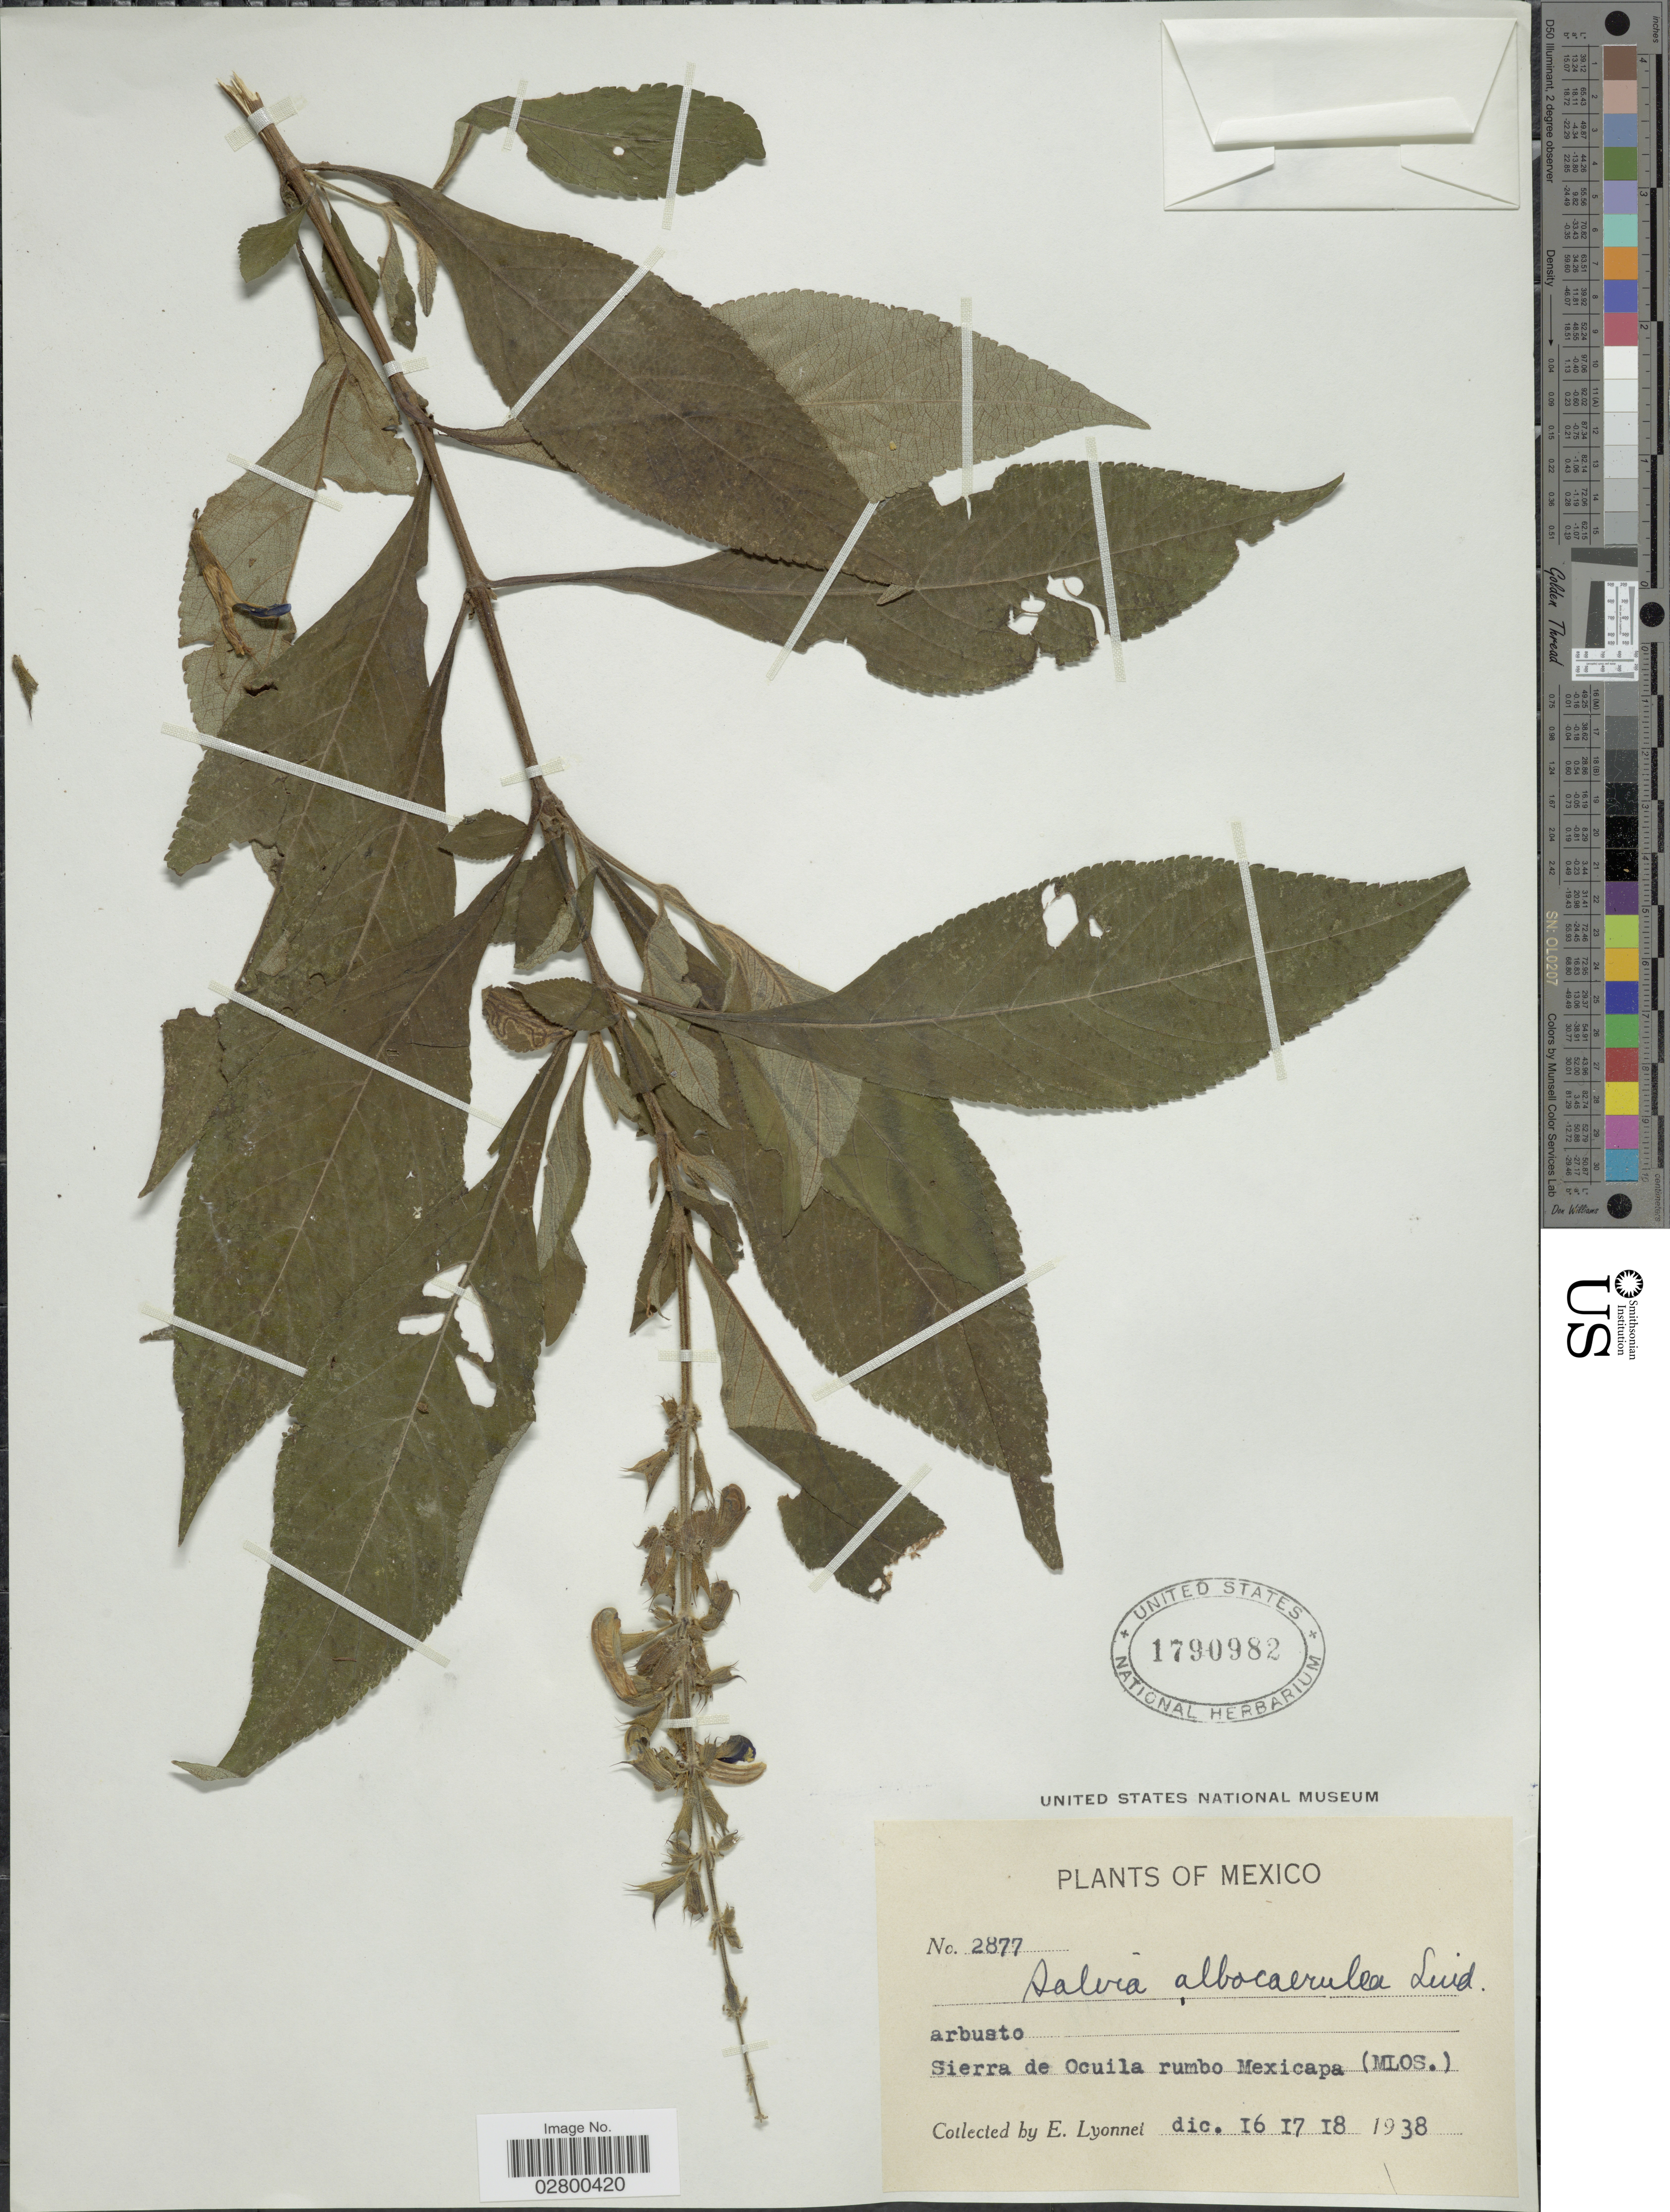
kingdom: Plantae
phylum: Tracheophyta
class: Magnoliopsida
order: Lamiales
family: Lamiaceae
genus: Salvia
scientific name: Salvia albocaerulea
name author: Linden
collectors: E. Lyonnet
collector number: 2877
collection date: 1938-12-16/1938-12-18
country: Mexico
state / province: Morelos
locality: Sierra de Ocuila rumbo Mexicapa (Mlos.).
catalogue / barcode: US 1790982